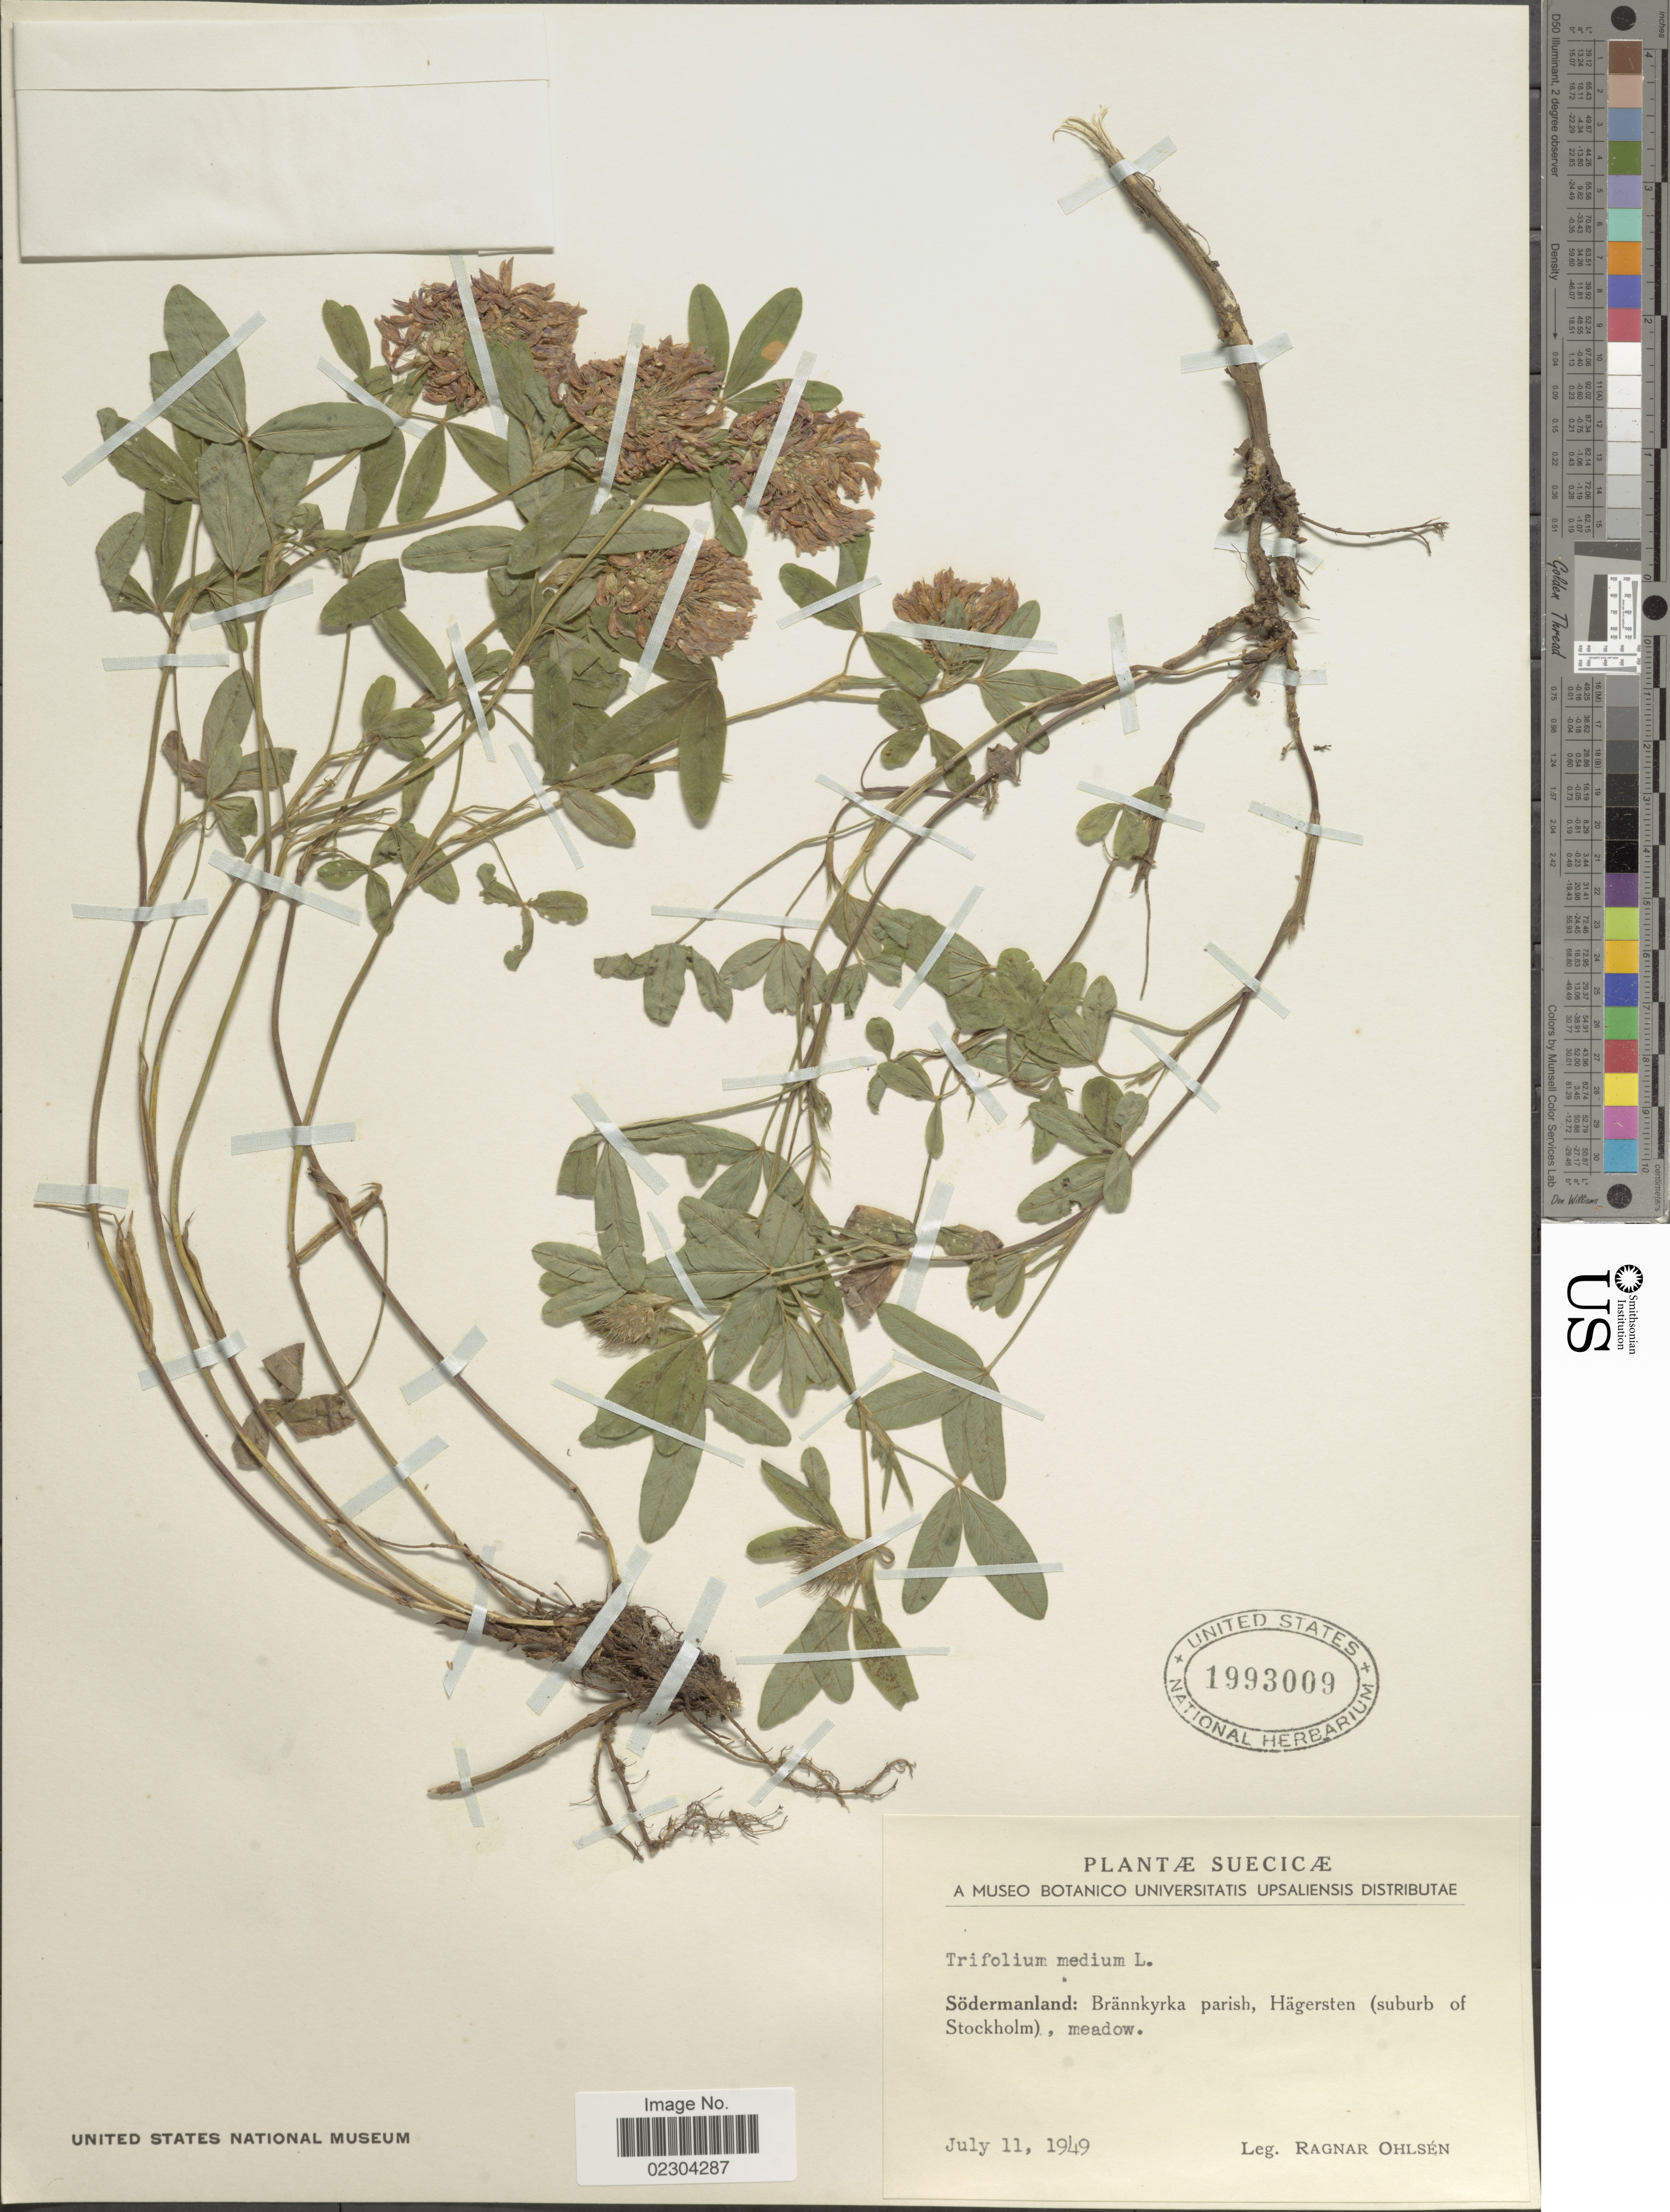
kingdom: Plantae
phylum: Tracheophyta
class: Magnoliopsida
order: Fabales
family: Fabaceae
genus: Trifolium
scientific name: Trifolium medium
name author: L.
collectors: R. Ohlsén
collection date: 1949-07-11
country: Sweden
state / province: Sodermanland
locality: Brannkyrka parish, Hagertsen (suburb of Stockholm) Suecicae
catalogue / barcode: US 1993009